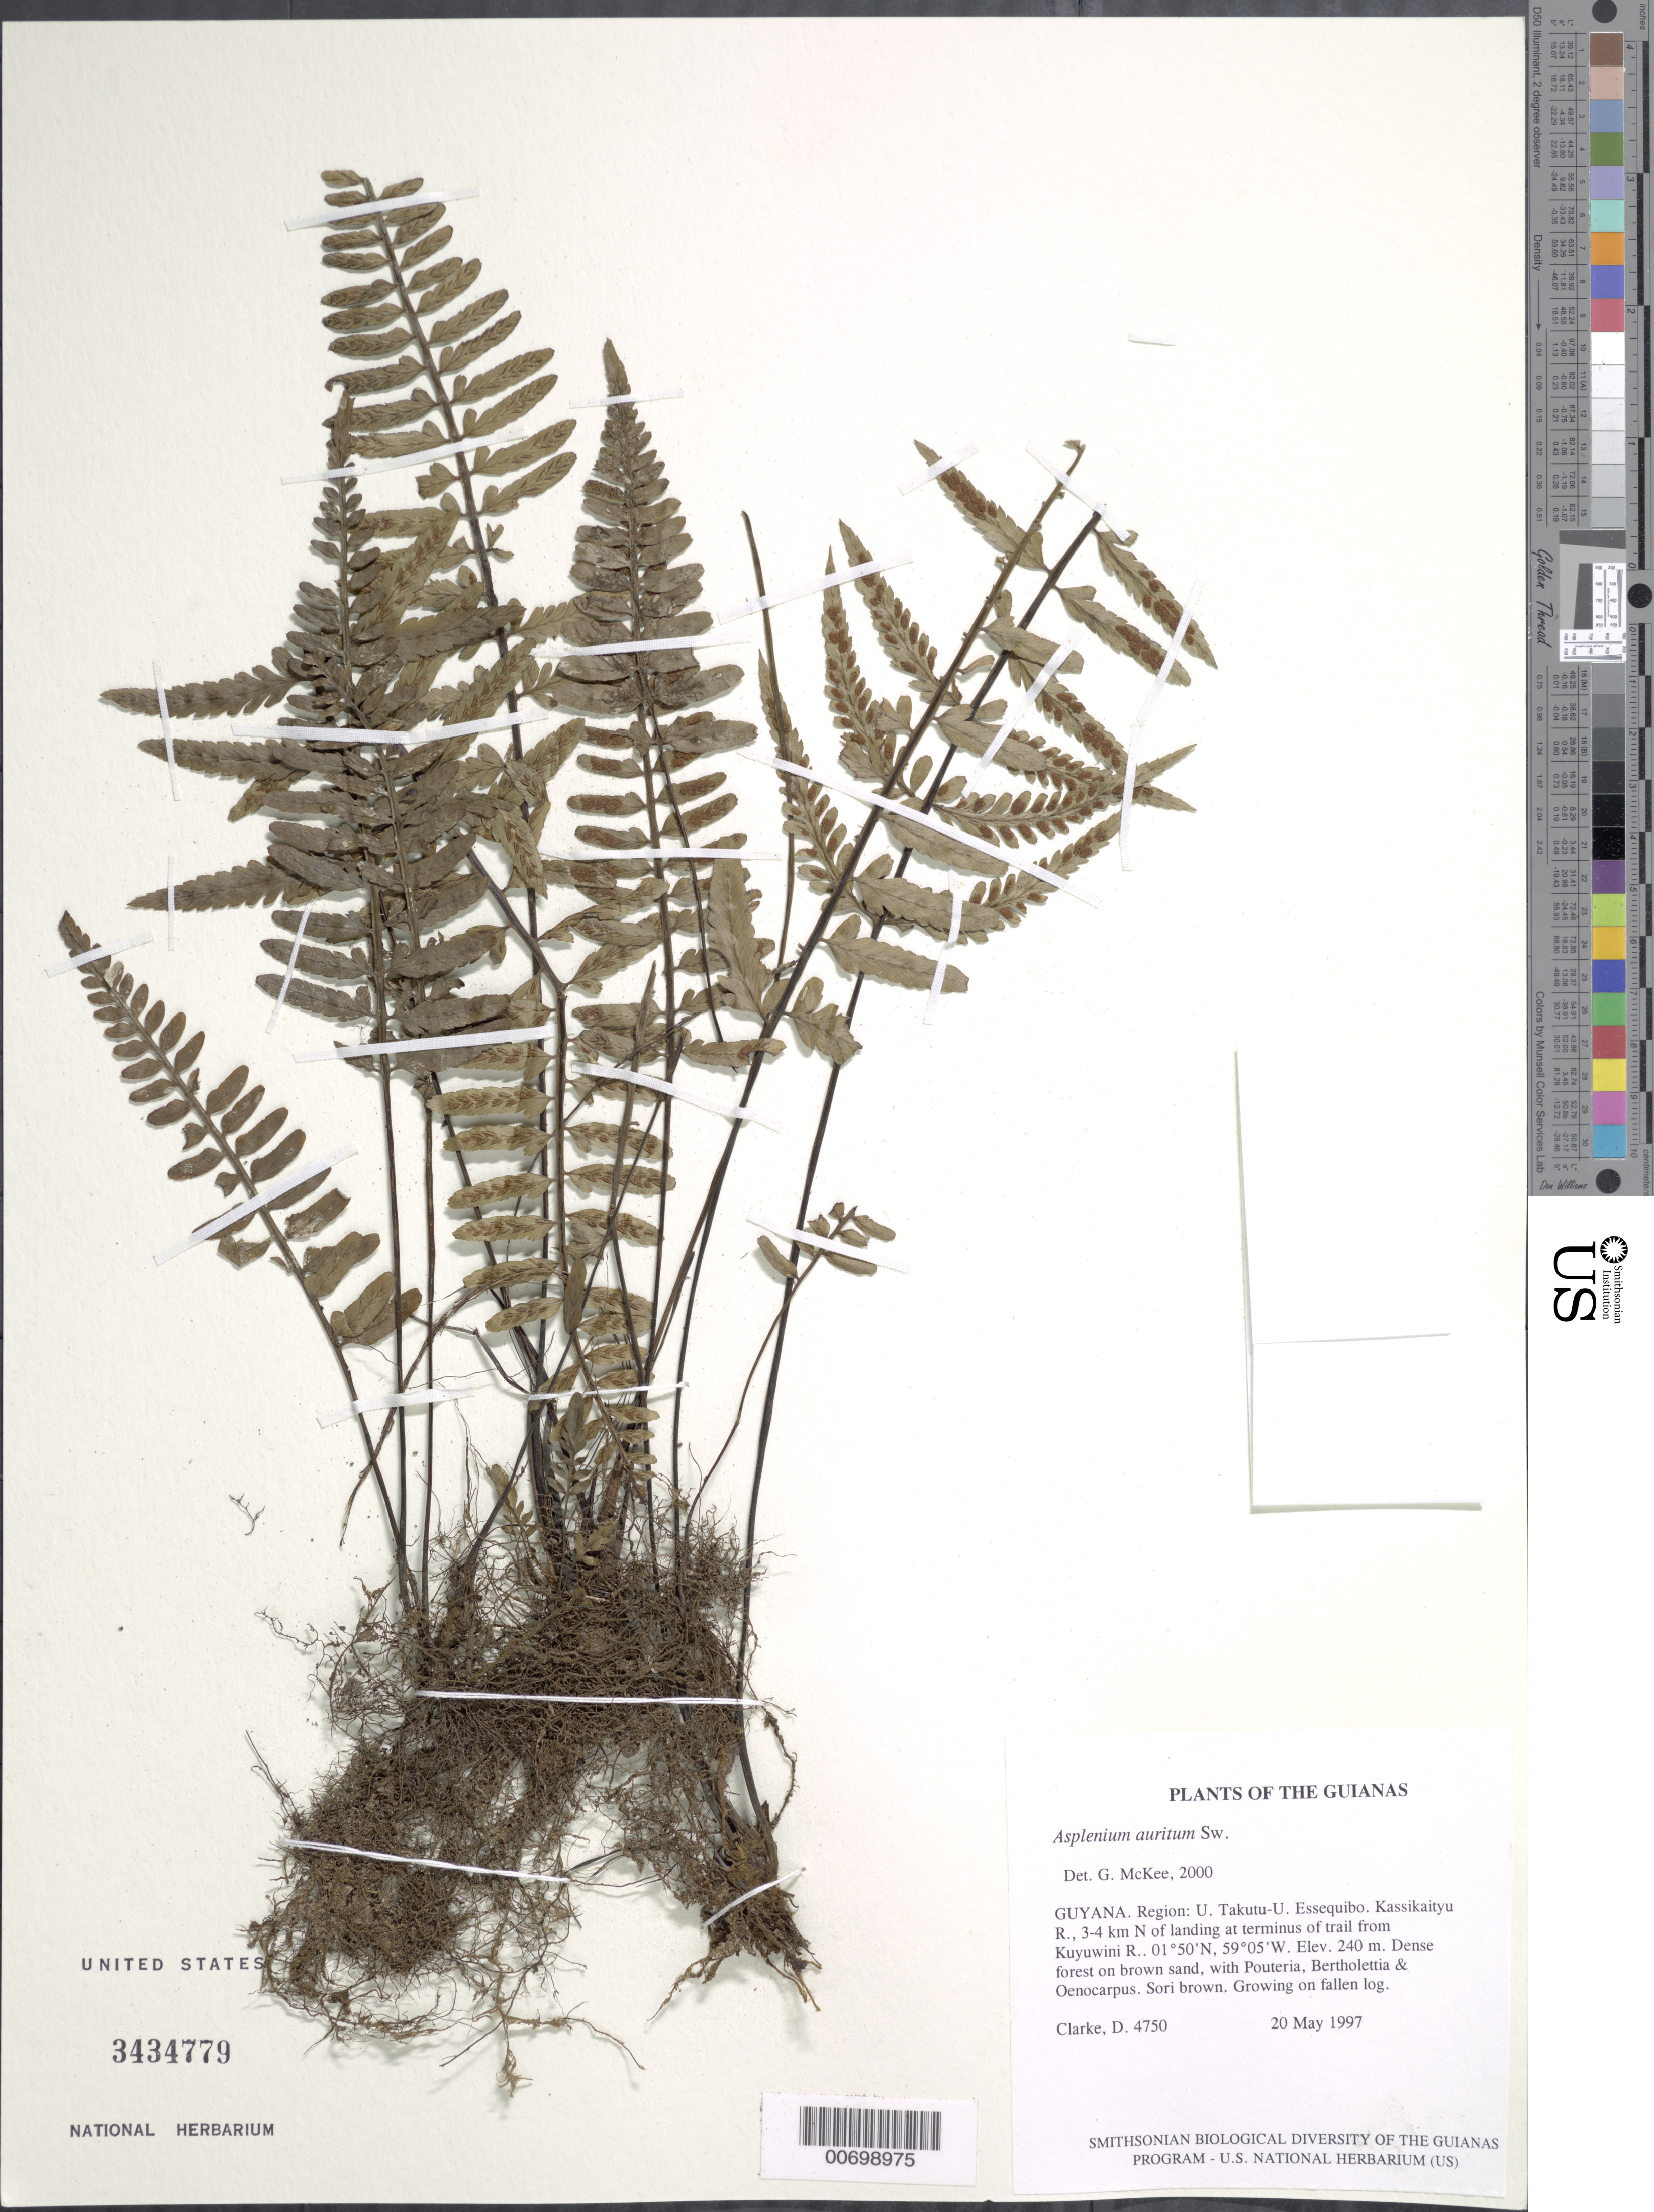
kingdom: Plantae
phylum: Tracheophyta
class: Polypodiopsida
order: Polypodiales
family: Aspleniaceae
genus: Asplenium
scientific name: Asplenium auritum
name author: Sw.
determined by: McKee, G. S., (US), NMNH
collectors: H. D. Clarke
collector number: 4750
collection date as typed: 20 May 1997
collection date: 1997-05-20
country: Guyana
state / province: U. Takutu-U. Essequibo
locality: Kassikaityu R., 3-4 km N of landing at terminus of trail from Kuyuwini R.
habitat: Dense forest on brown sand, with Pouteria, Bertholettia & Oenocarpus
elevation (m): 240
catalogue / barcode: US 3434779